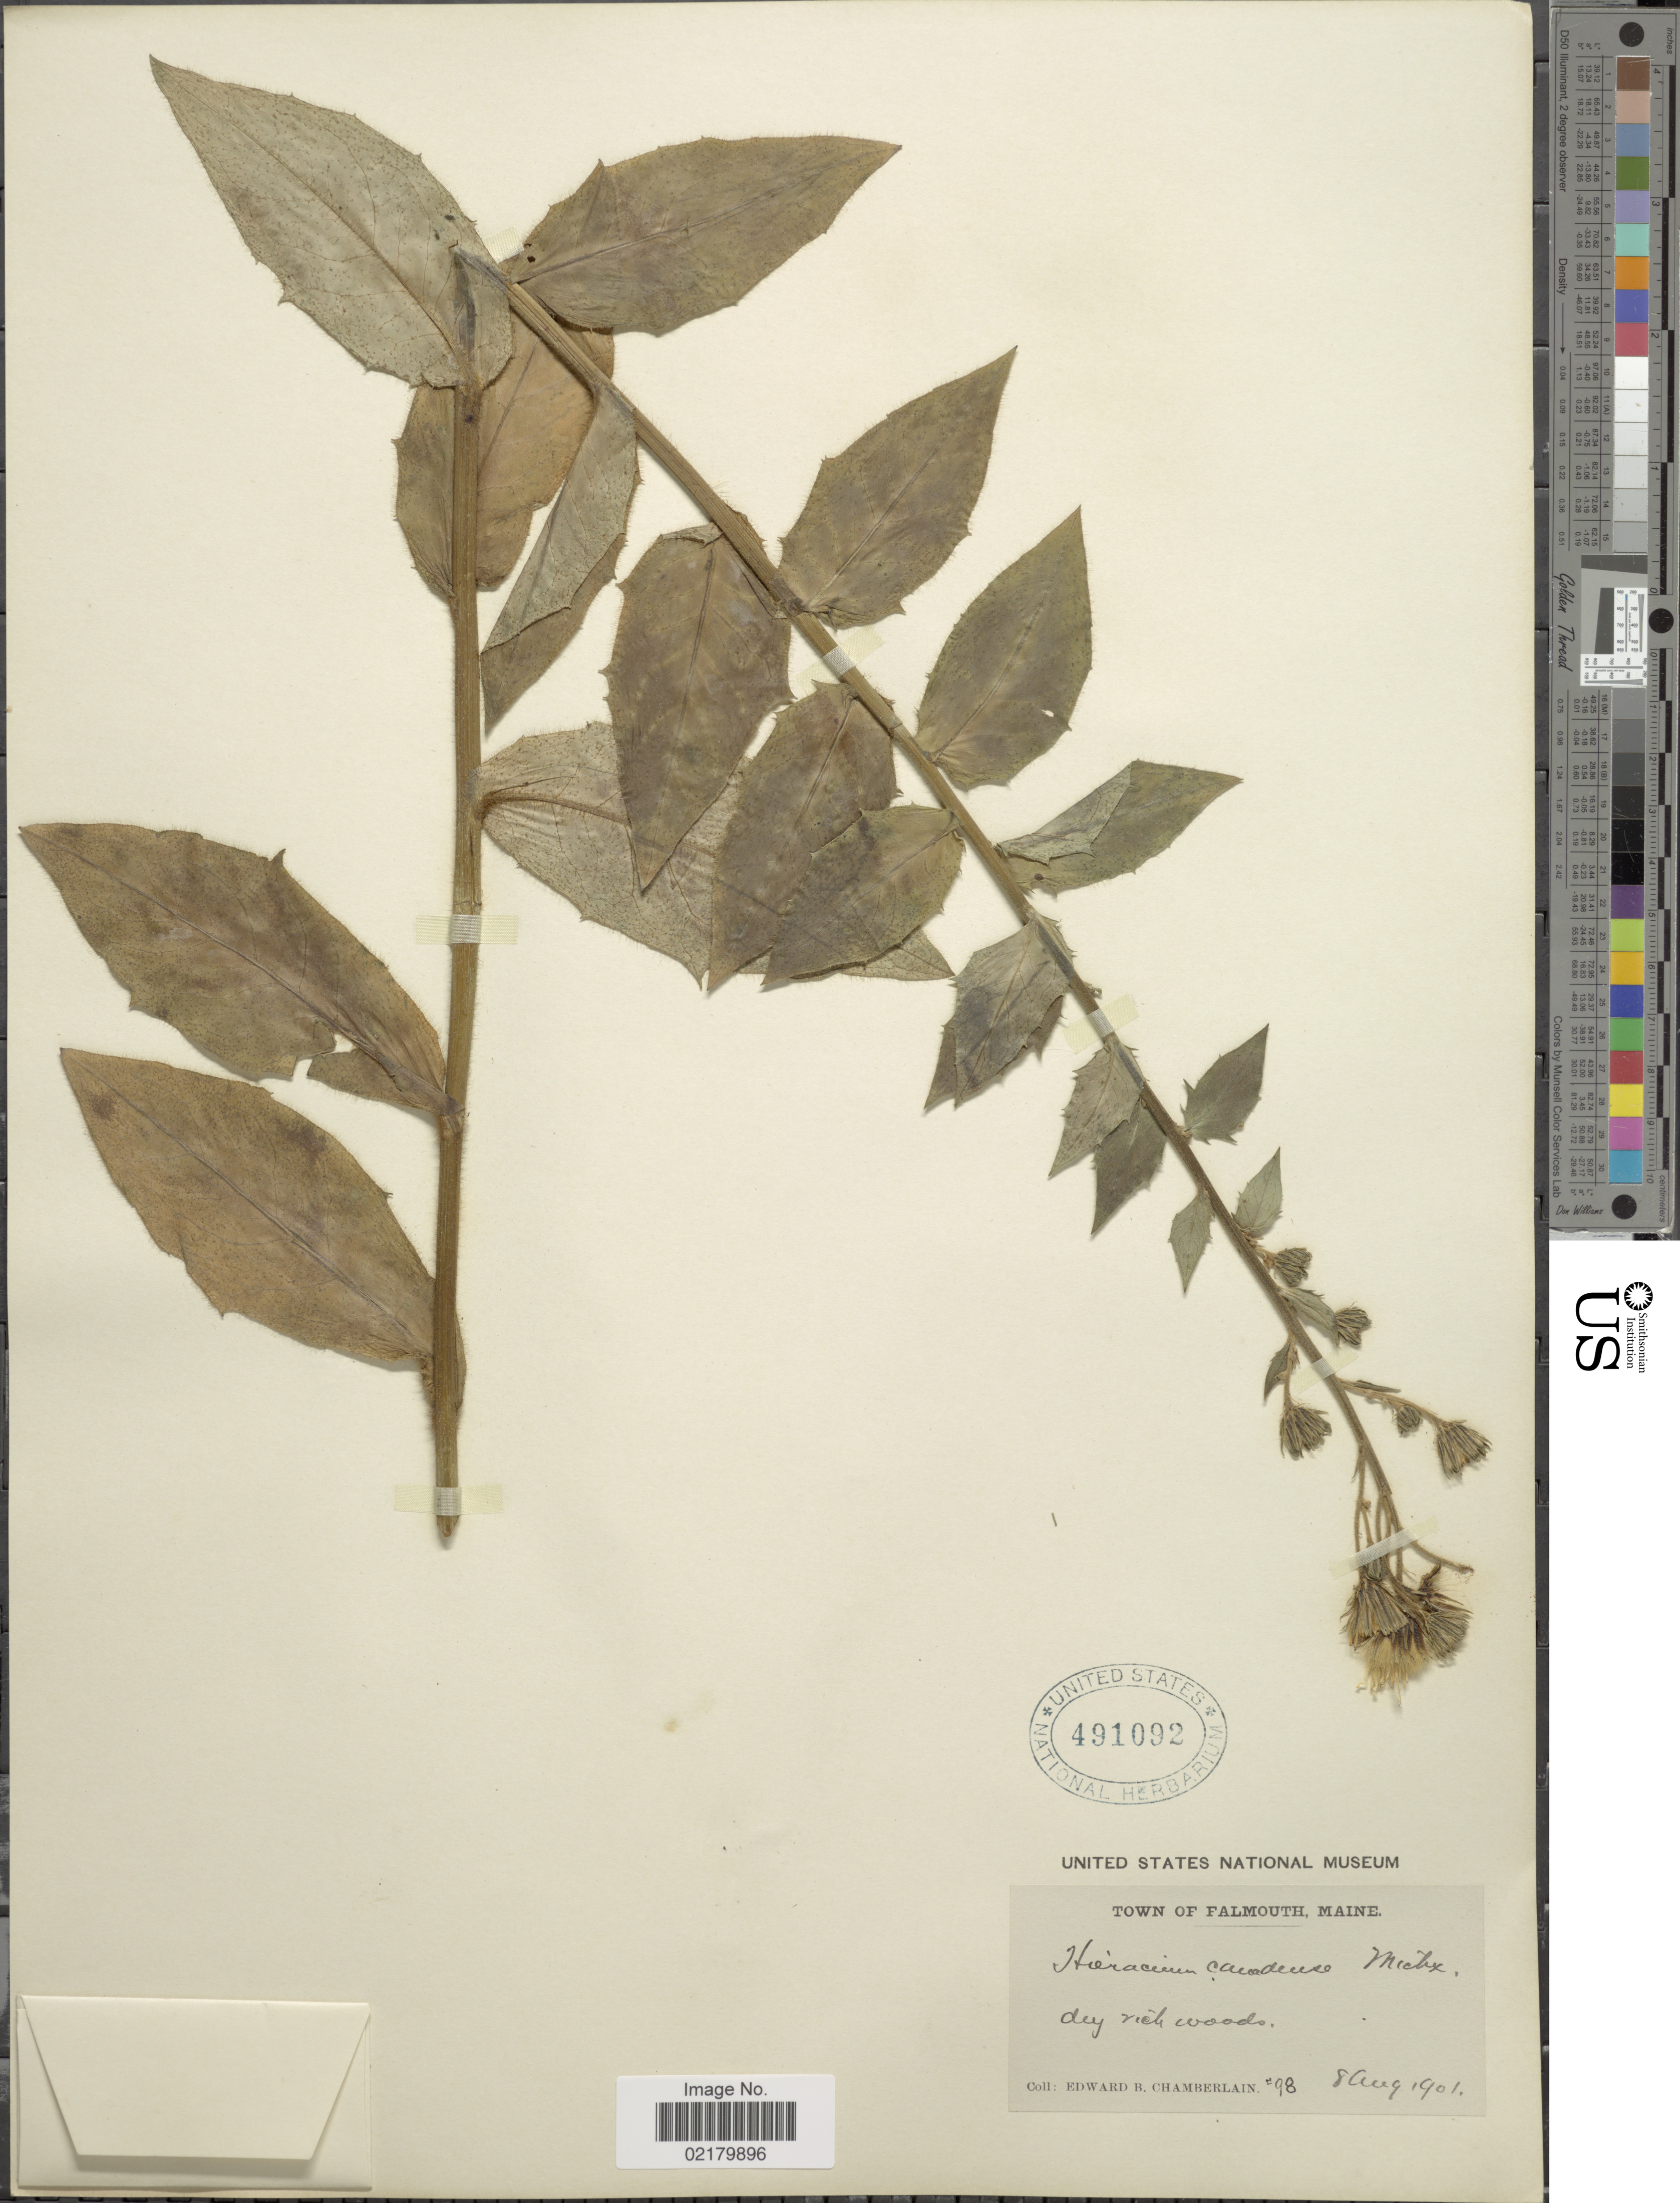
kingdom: Plantae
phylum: Tracheophyta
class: Magnoliopsida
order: Asterales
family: Asteraceae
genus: Hieracium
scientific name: Hieracium canadense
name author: Michx.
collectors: E. Chamberlain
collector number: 98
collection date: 1901-08-08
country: United States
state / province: Maine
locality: Town of Falmouth, dry rich woods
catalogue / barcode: US 491092